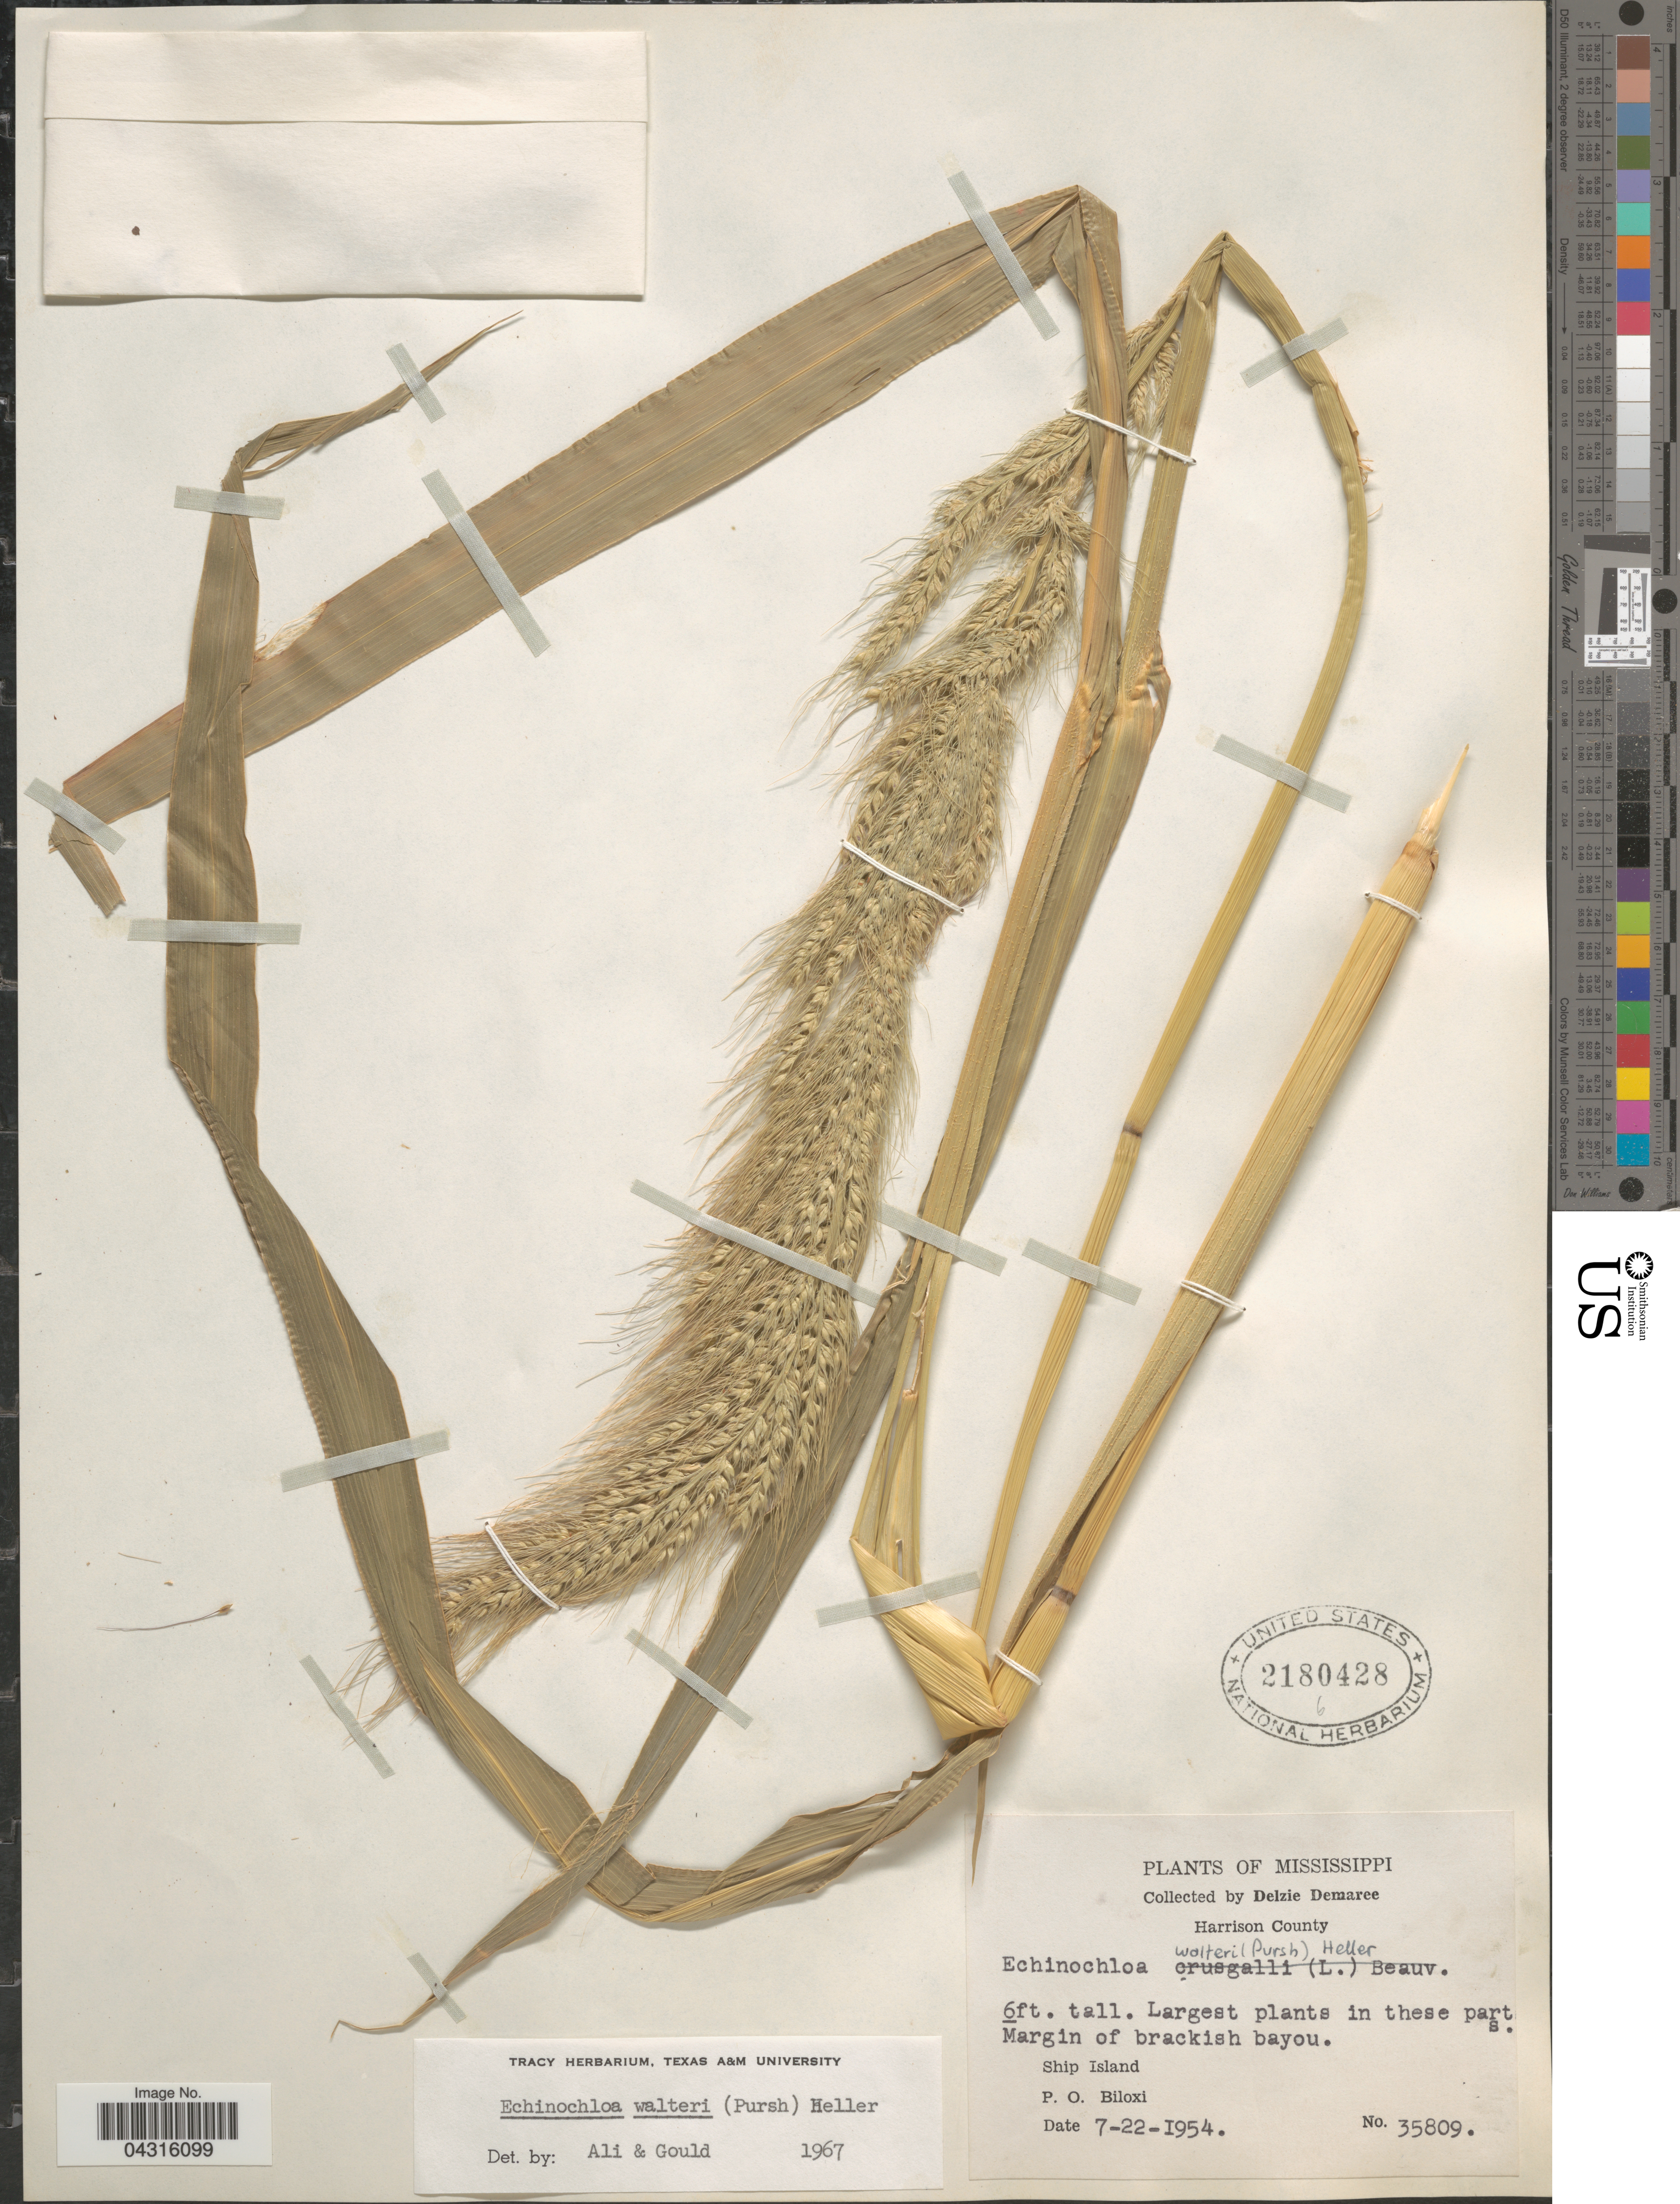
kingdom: Plantae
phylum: Tracheophyta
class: Liliopsida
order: Poales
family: Poaceae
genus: Echinochloa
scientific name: Echinochloa walteri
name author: (Pursh) A. Heller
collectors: D. Demaree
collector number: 35809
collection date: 1954-07-22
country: United States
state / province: Mississippi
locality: Harrison County. Ship Island. P. O. Biloxi.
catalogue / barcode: US 2180428